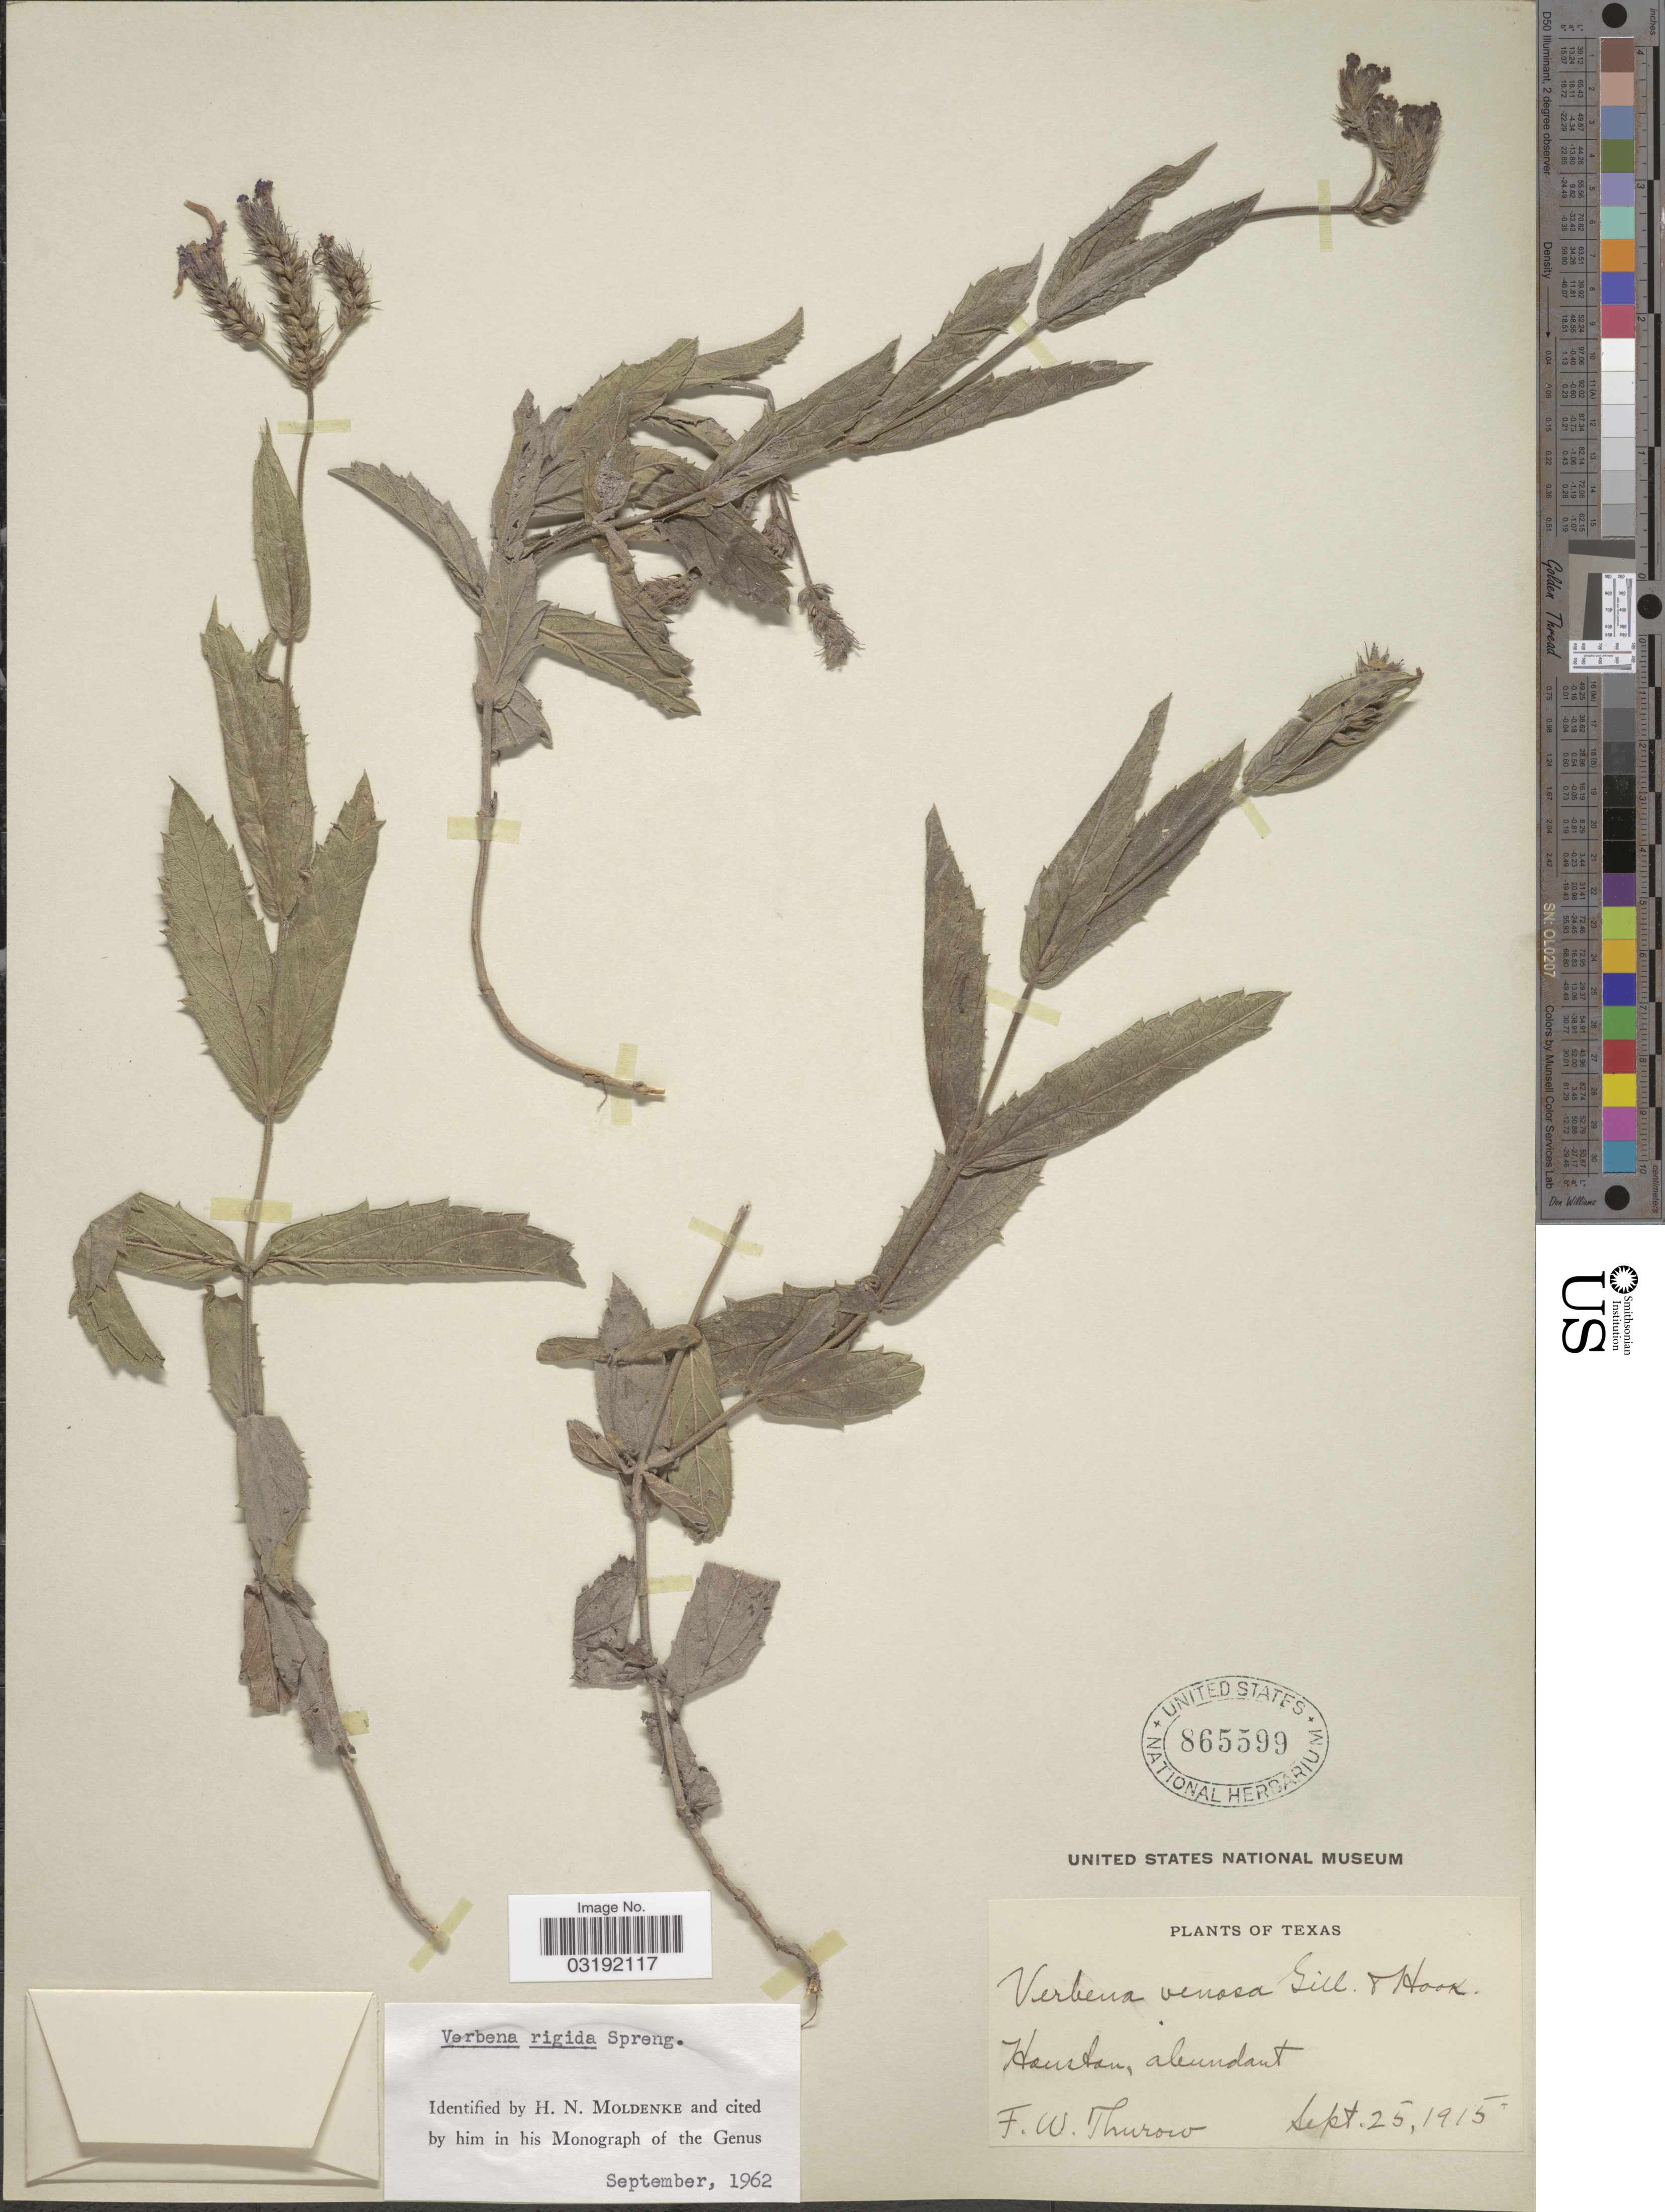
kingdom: Plantae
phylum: Tracheophyta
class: Magnoliopsida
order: Lamiales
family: Verbenaceae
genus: Verbena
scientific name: Verbena rigida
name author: Spreng.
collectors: F. W. Thurow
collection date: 1915-09-25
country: United States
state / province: Texas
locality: Houston, abundant.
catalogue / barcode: US 865599